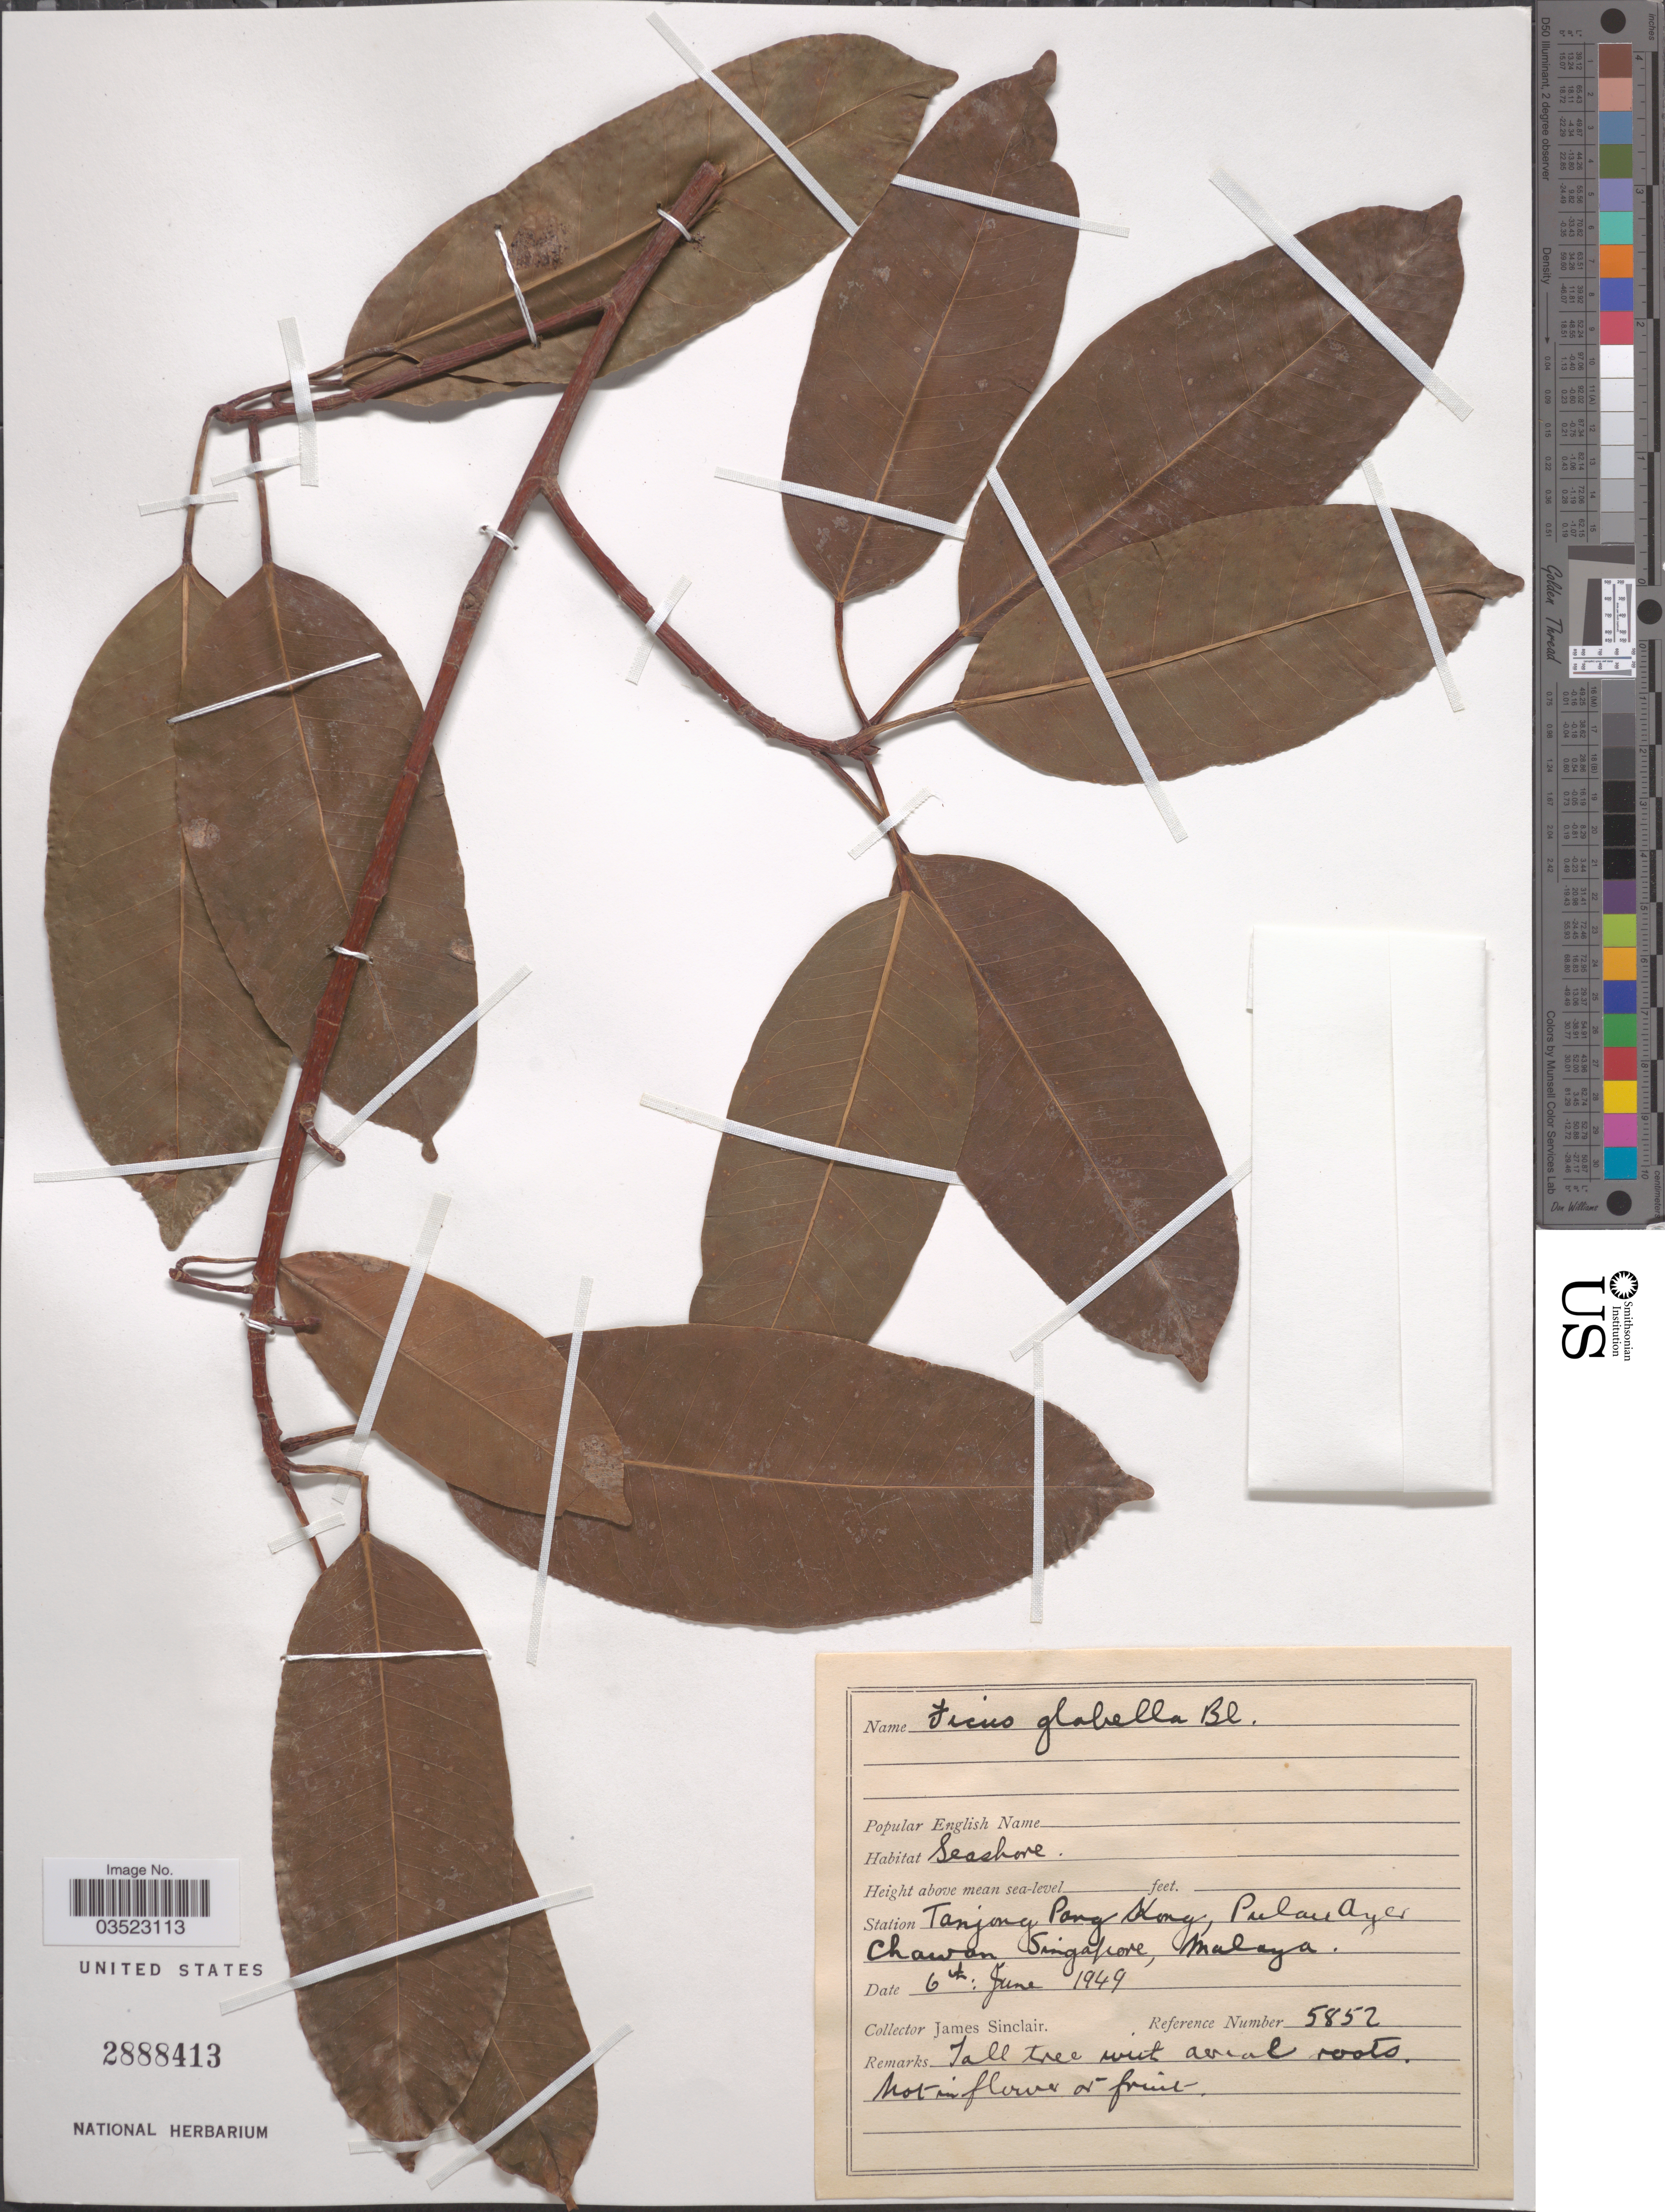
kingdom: Plantae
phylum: Tracheophyta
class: Magnoliopsida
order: Rosales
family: Moraceae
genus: Ficus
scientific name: Ficus virens var. glabella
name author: (Blume) Corner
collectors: J. Sinclair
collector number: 5852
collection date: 1949-06-06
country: Singapore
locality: Station Tanjong Pang Kong, Pulau Ayer, Chawan, Malaya.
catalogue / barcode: US 2888413